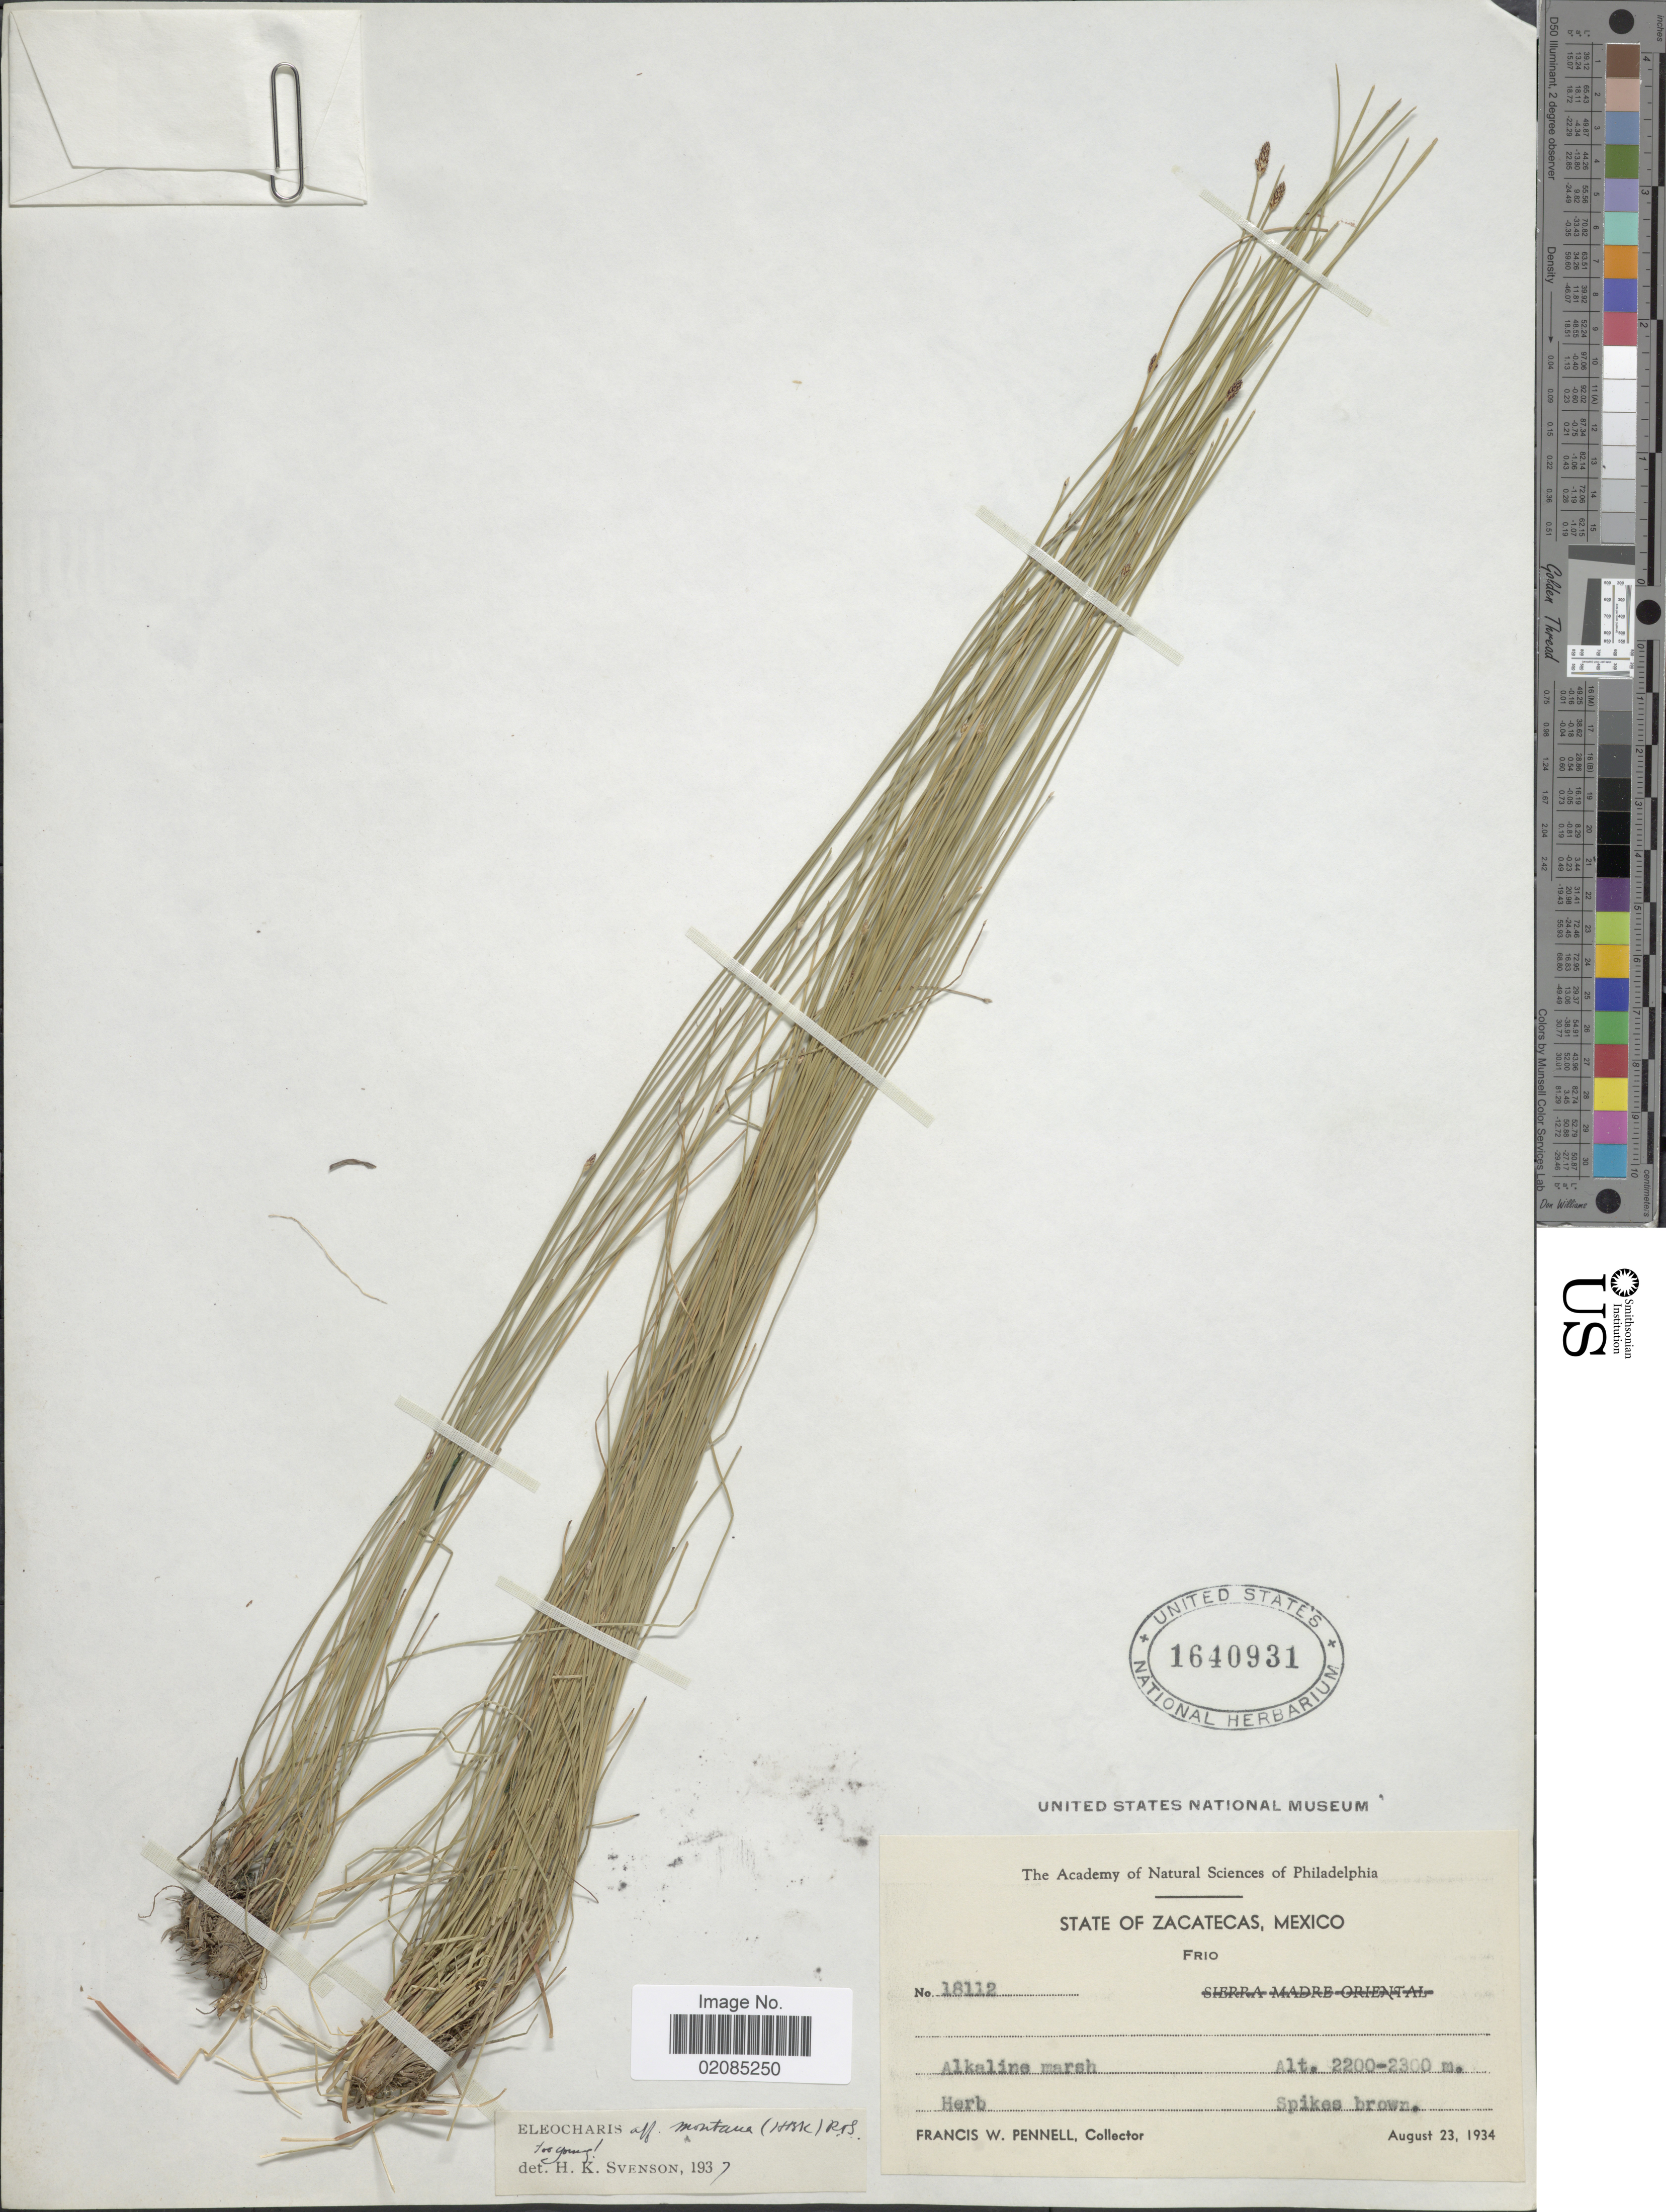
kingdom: Plantae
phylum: Tracheophyta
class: Liliopsida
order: Poales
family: Cyperaceae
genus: Eleocharis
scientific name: Eleocharis dombeyana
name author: Kunth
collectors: F. W. Pennell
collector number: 18112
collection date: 1934-08-23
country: Mexico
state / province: Zacatecas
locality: State of Zacatecas, Frio. Alkaline marsh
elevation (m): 2200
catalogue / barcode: US 1640931